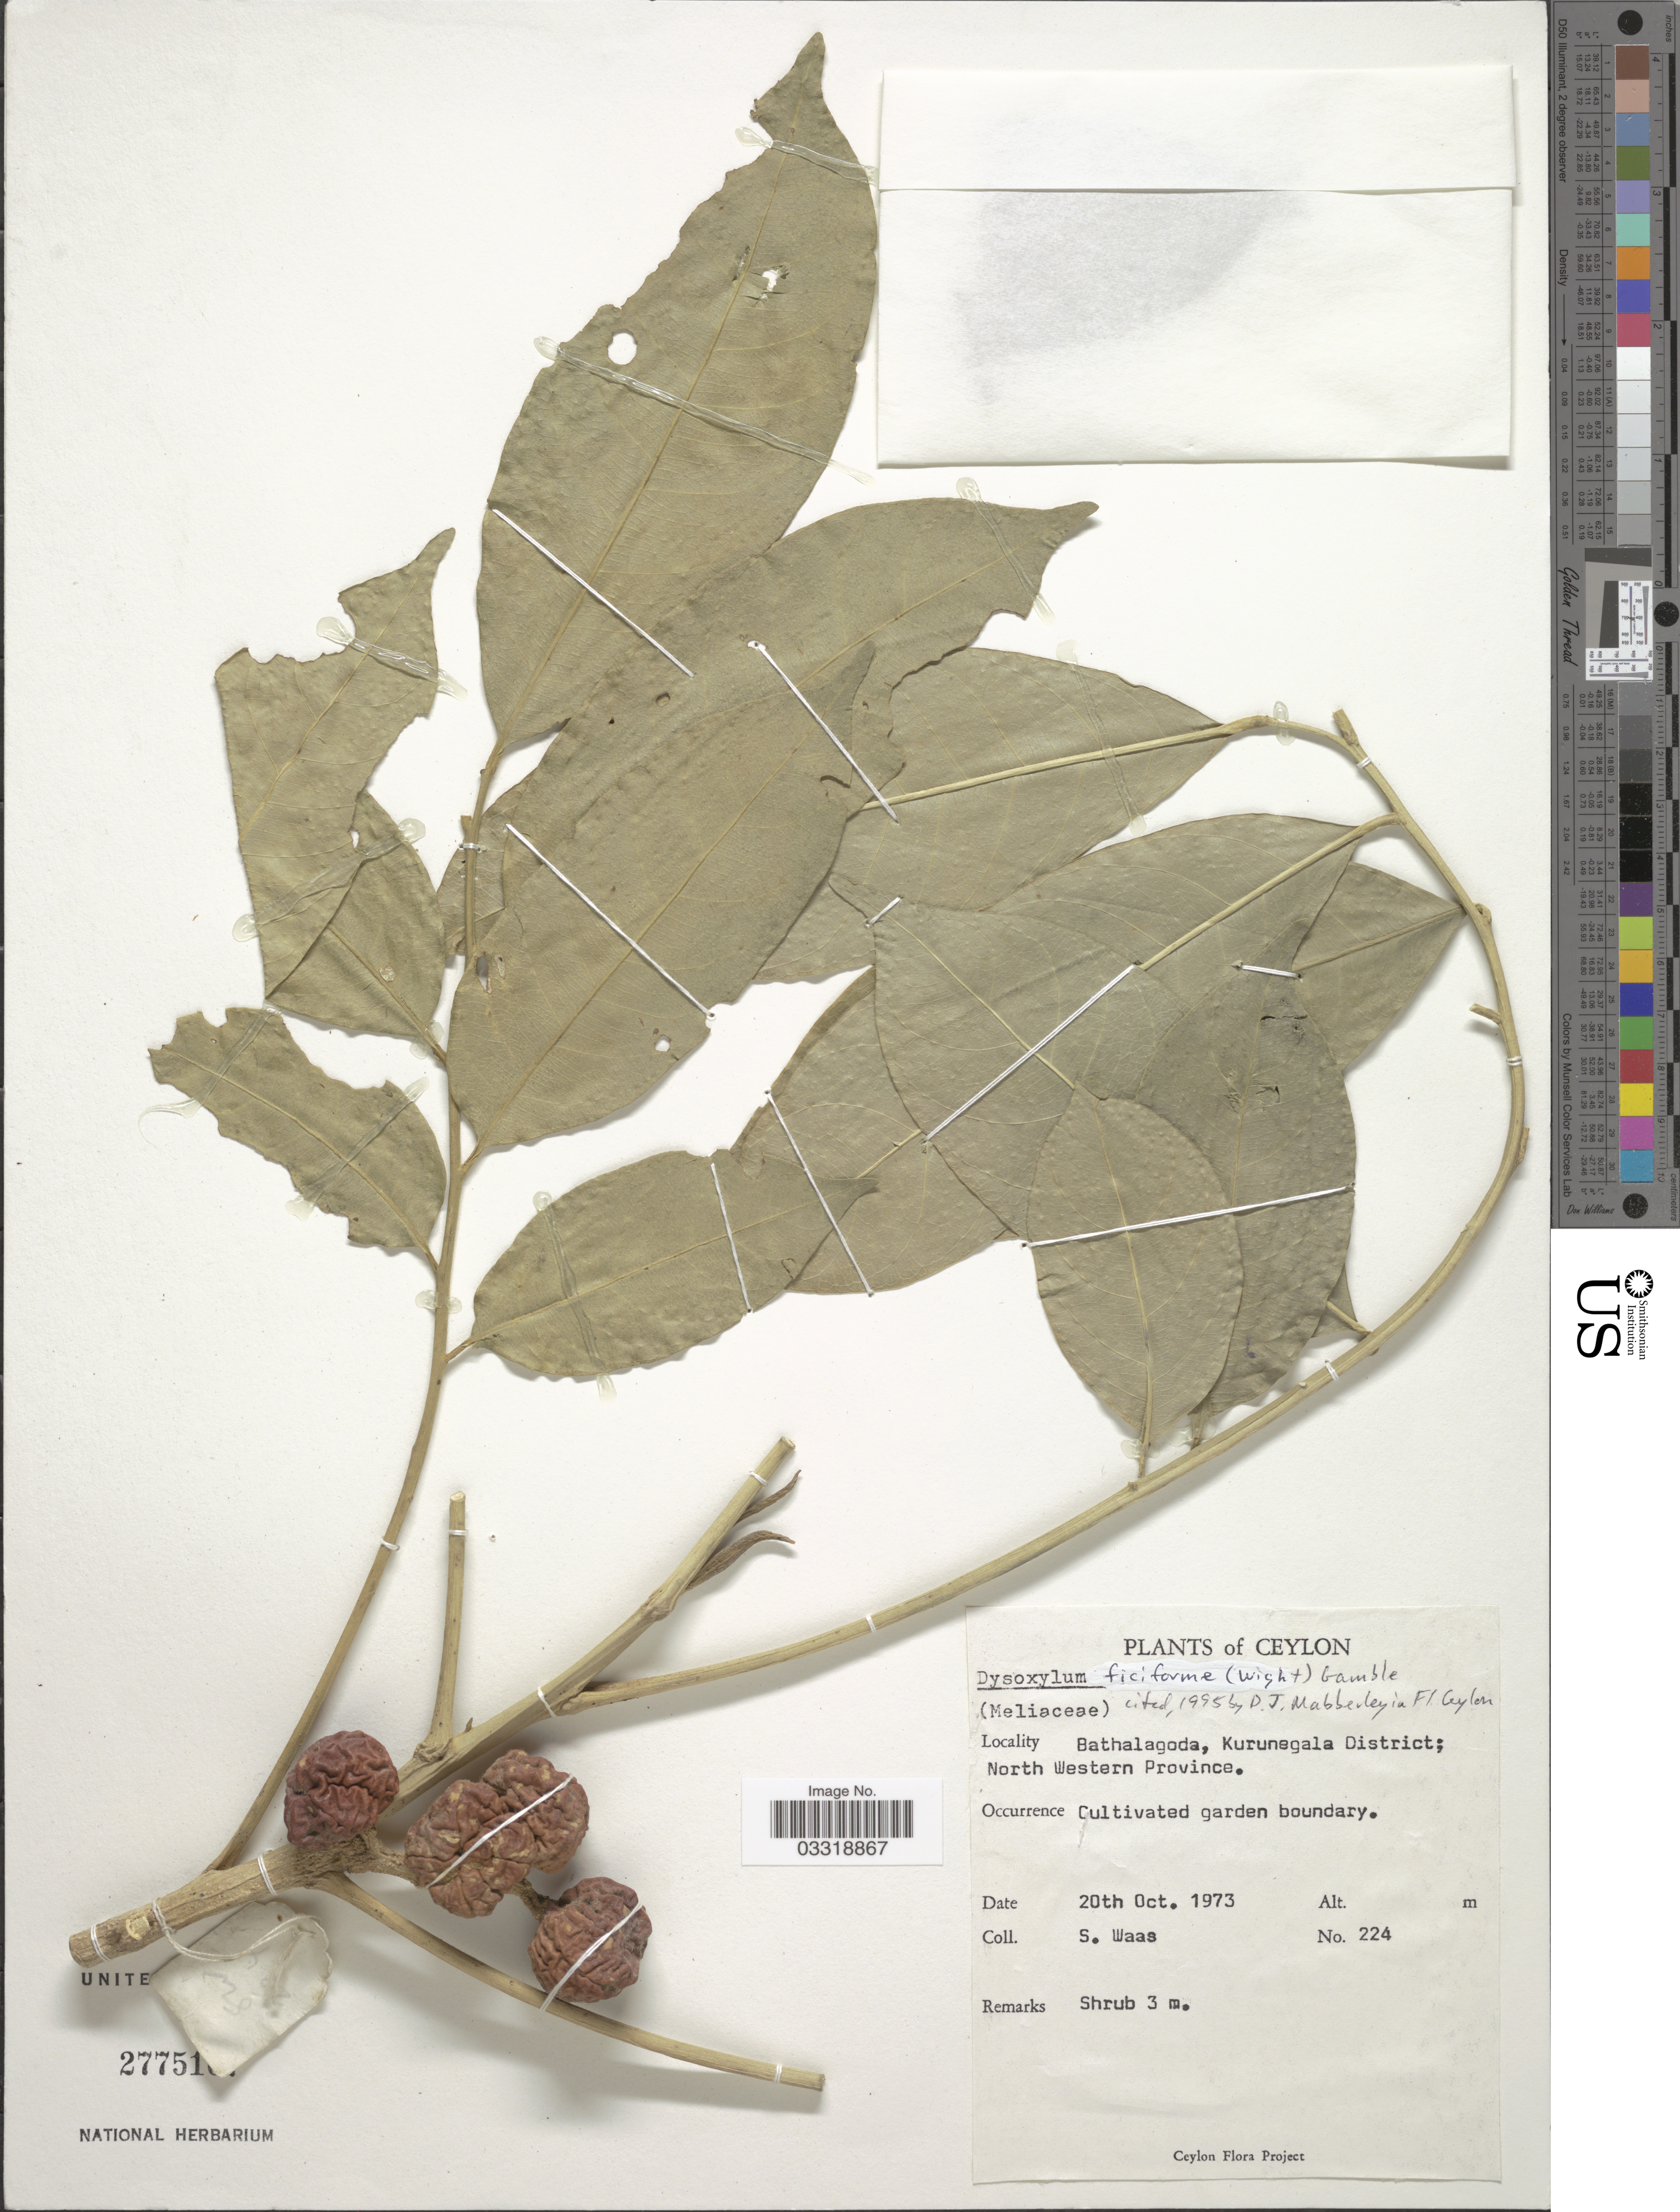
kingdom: Plantae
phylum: Tracheophyta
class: Magnoliopsida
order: Sapindales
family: Meliaceae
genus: Dysoxylum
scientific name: Dysoxylum gotadhora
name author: (Buch.-Ham.) Mabb.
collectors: S. Waas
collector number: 224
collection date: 1973-10-20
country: Sri Lanka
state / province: North Western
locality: Ceylon. Bathalagoda, Kurunegala District.